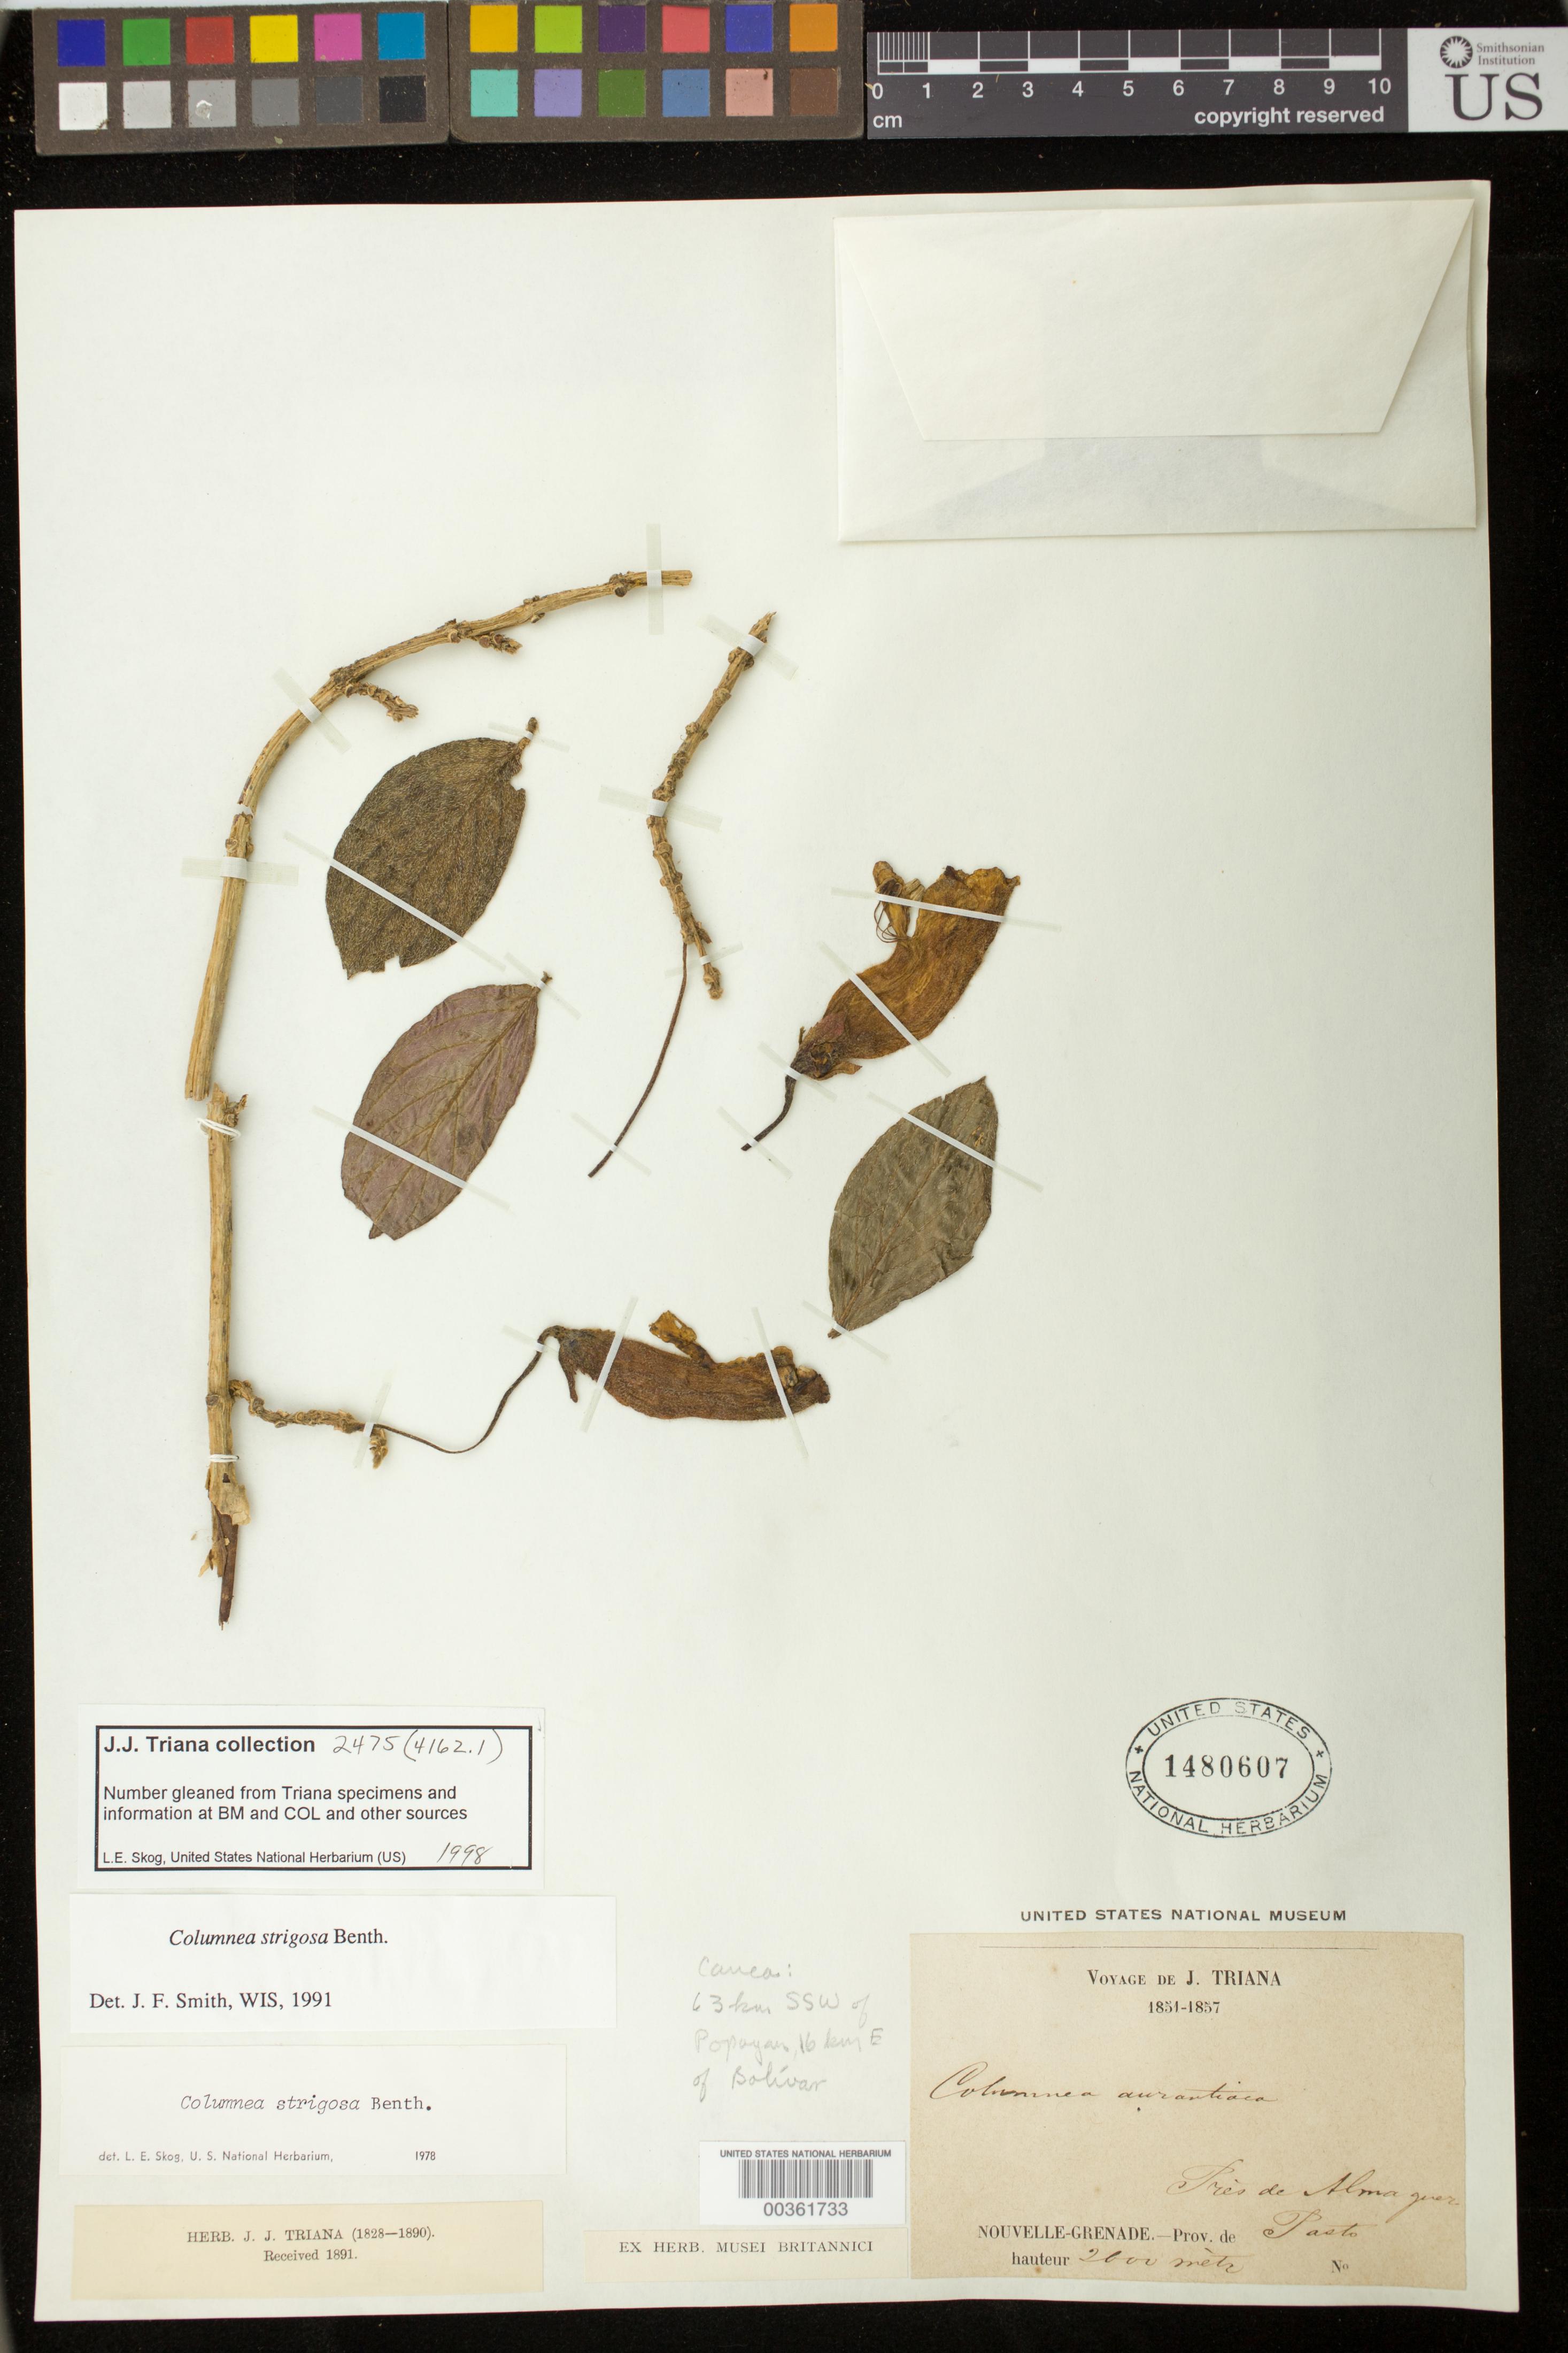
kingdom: Plantae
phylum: Tracheophyta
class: Magnoliopsida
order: Lamiales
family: Gesneriaceae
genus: Columnea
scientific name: Columnea strigosa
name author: Benth.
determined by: Skog, Laurence E.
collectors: J. J. Triana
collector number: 2475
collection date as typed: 1851-57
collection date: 1851/1857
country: Colombia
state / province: Nariño (?)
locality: Nouvelle-Grenade, Prov. de Pasto, près de Almaquer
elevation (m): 2600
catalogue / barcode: US 1480607